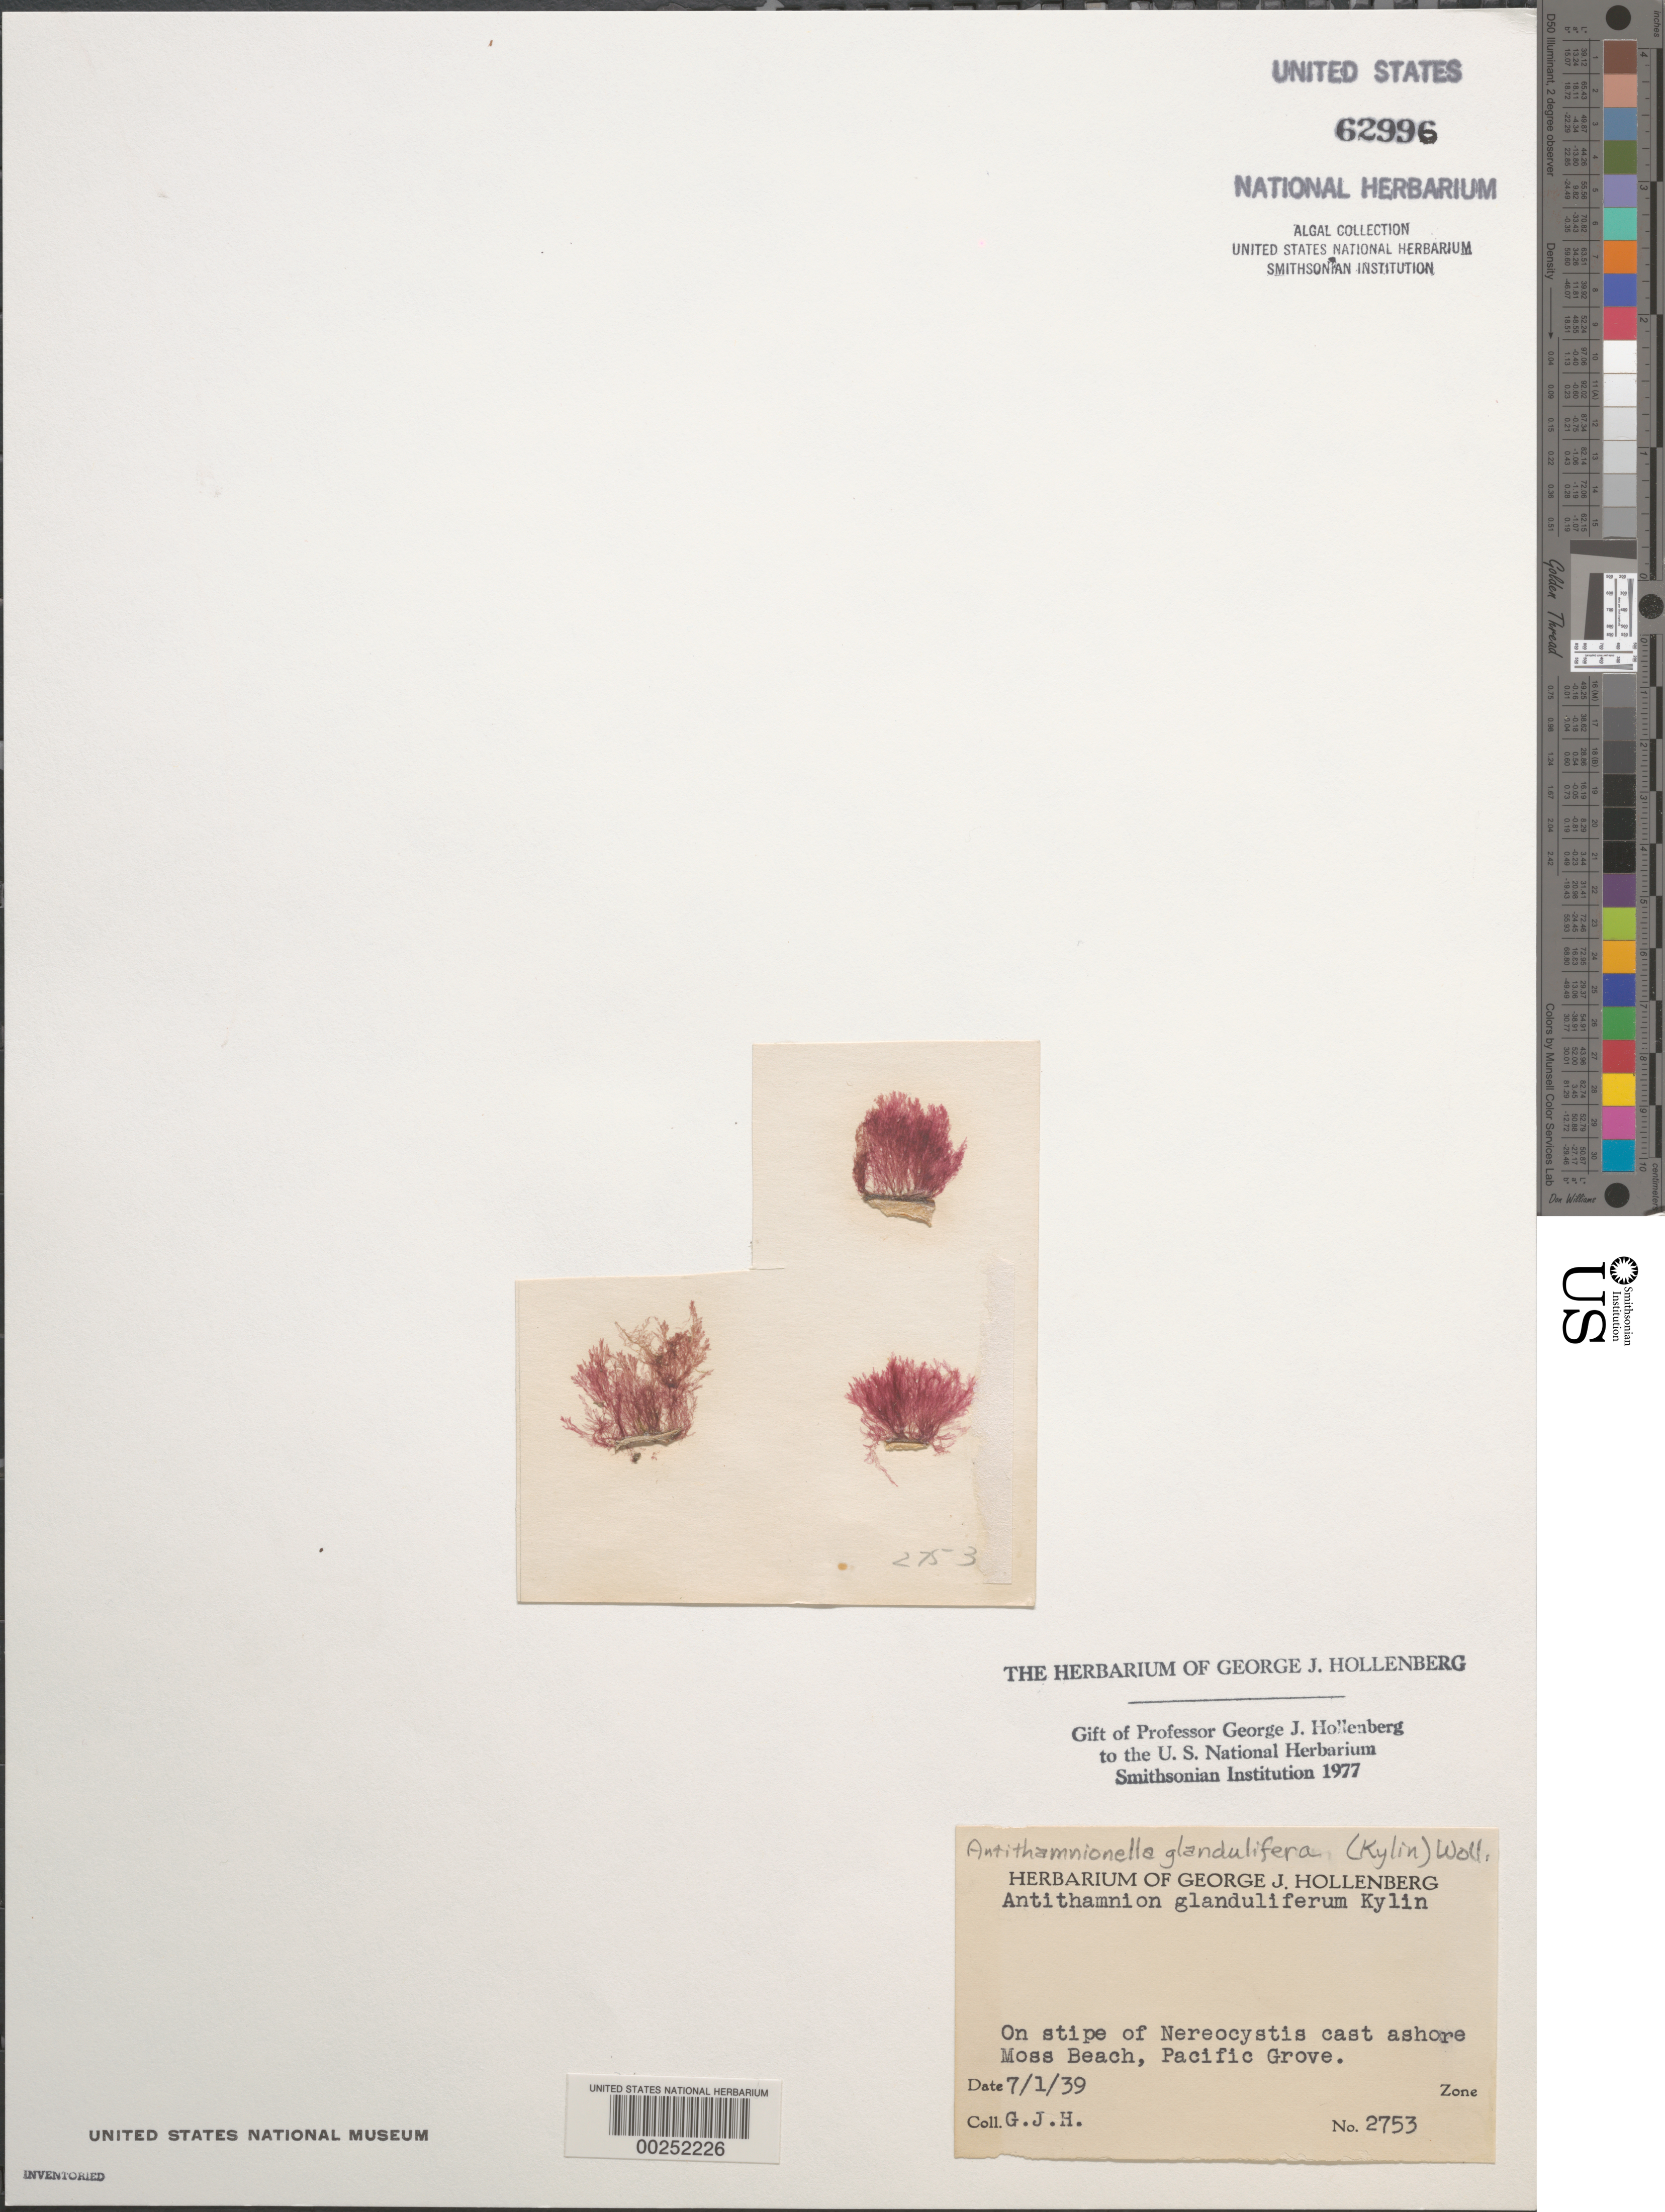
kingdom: Plantae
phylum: Rhodophyta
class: Florideophyceae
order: Ceramiales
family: Ceramiaceae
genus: Antithamnionella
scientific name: Antithamnionella spirographidis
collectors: G. Hollenberg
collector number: GJH 2753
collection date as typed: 01 Jul 1939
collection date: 1939-07-01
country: United States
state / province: California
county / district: Monterey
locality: Moss Beach, Pacific Grove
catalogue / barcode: US 62996